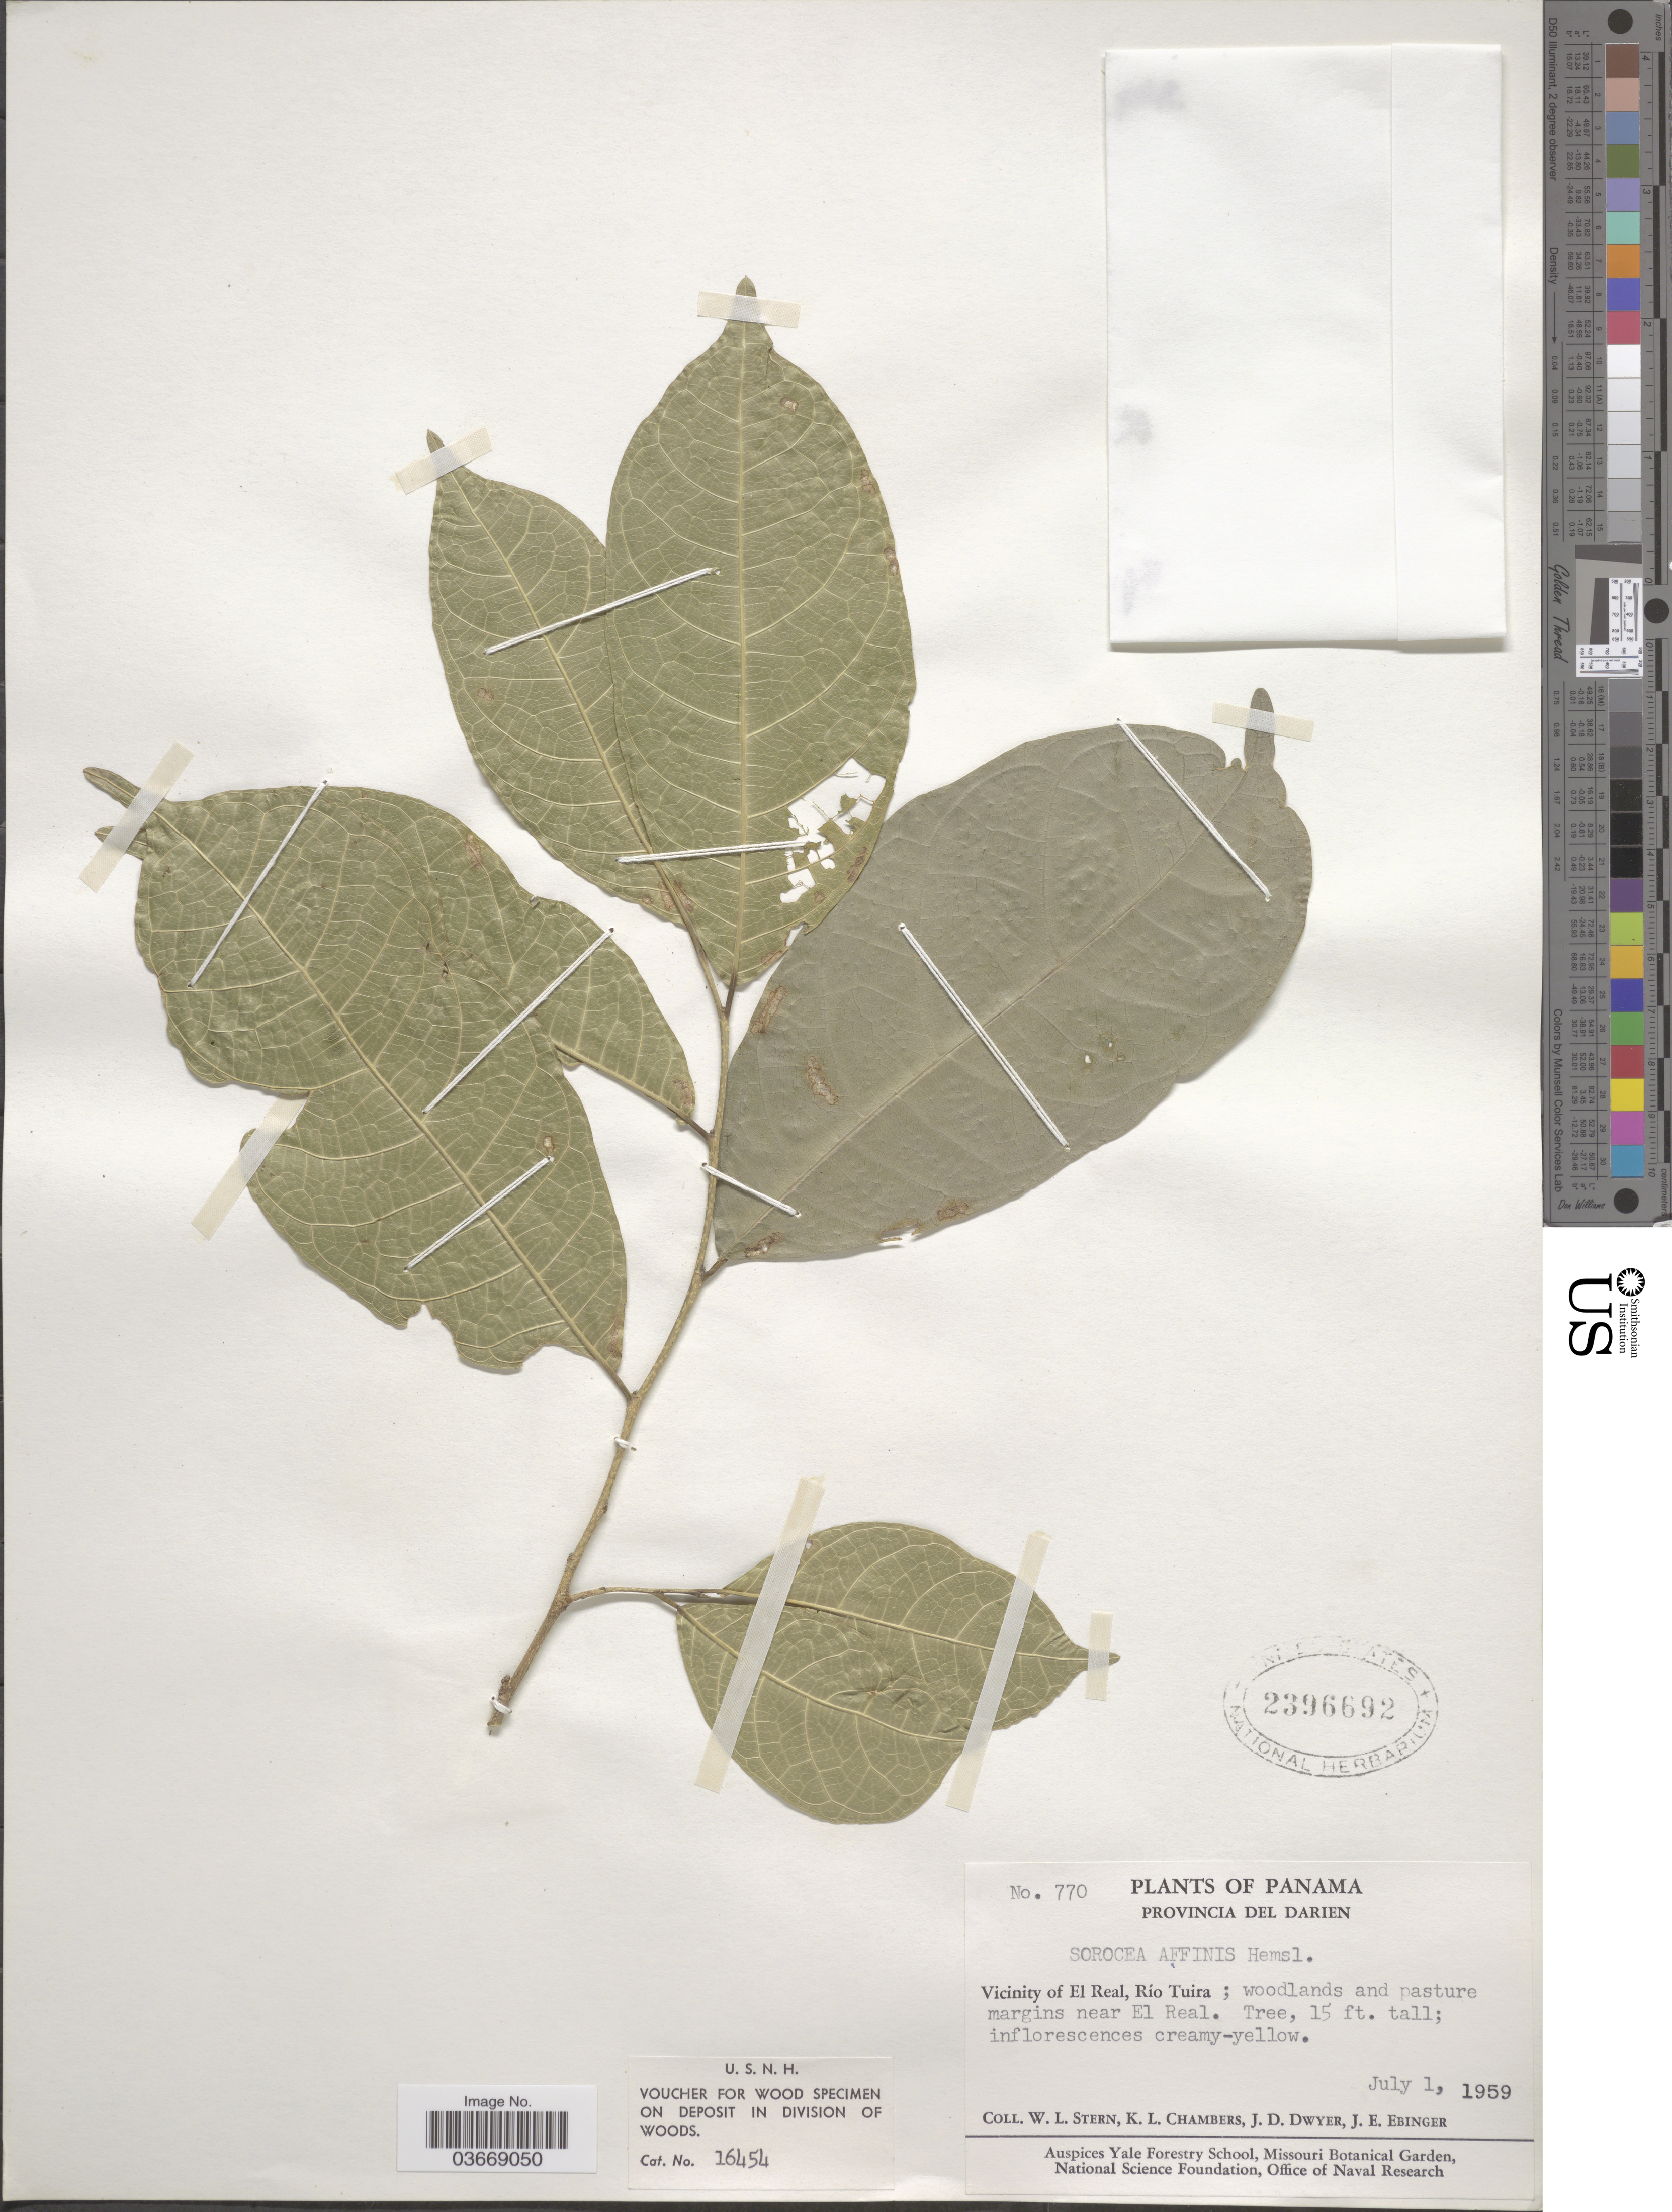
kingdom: Plantae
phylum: Tracheophyta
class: Magnoliopsida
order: Rosales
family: Moraceae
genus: Sorocea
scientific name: Sorocea affinis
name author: Hemsl.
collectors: W. L. Stern, K. Chambers, J. D. Dwyer & J. Ebinger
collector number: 770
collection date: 1959-07-01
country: Panama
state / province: Darien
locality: Vicinity of El Real, Río Tuira; woodlands and pasture margins near El Real.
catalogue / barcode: US 2396692